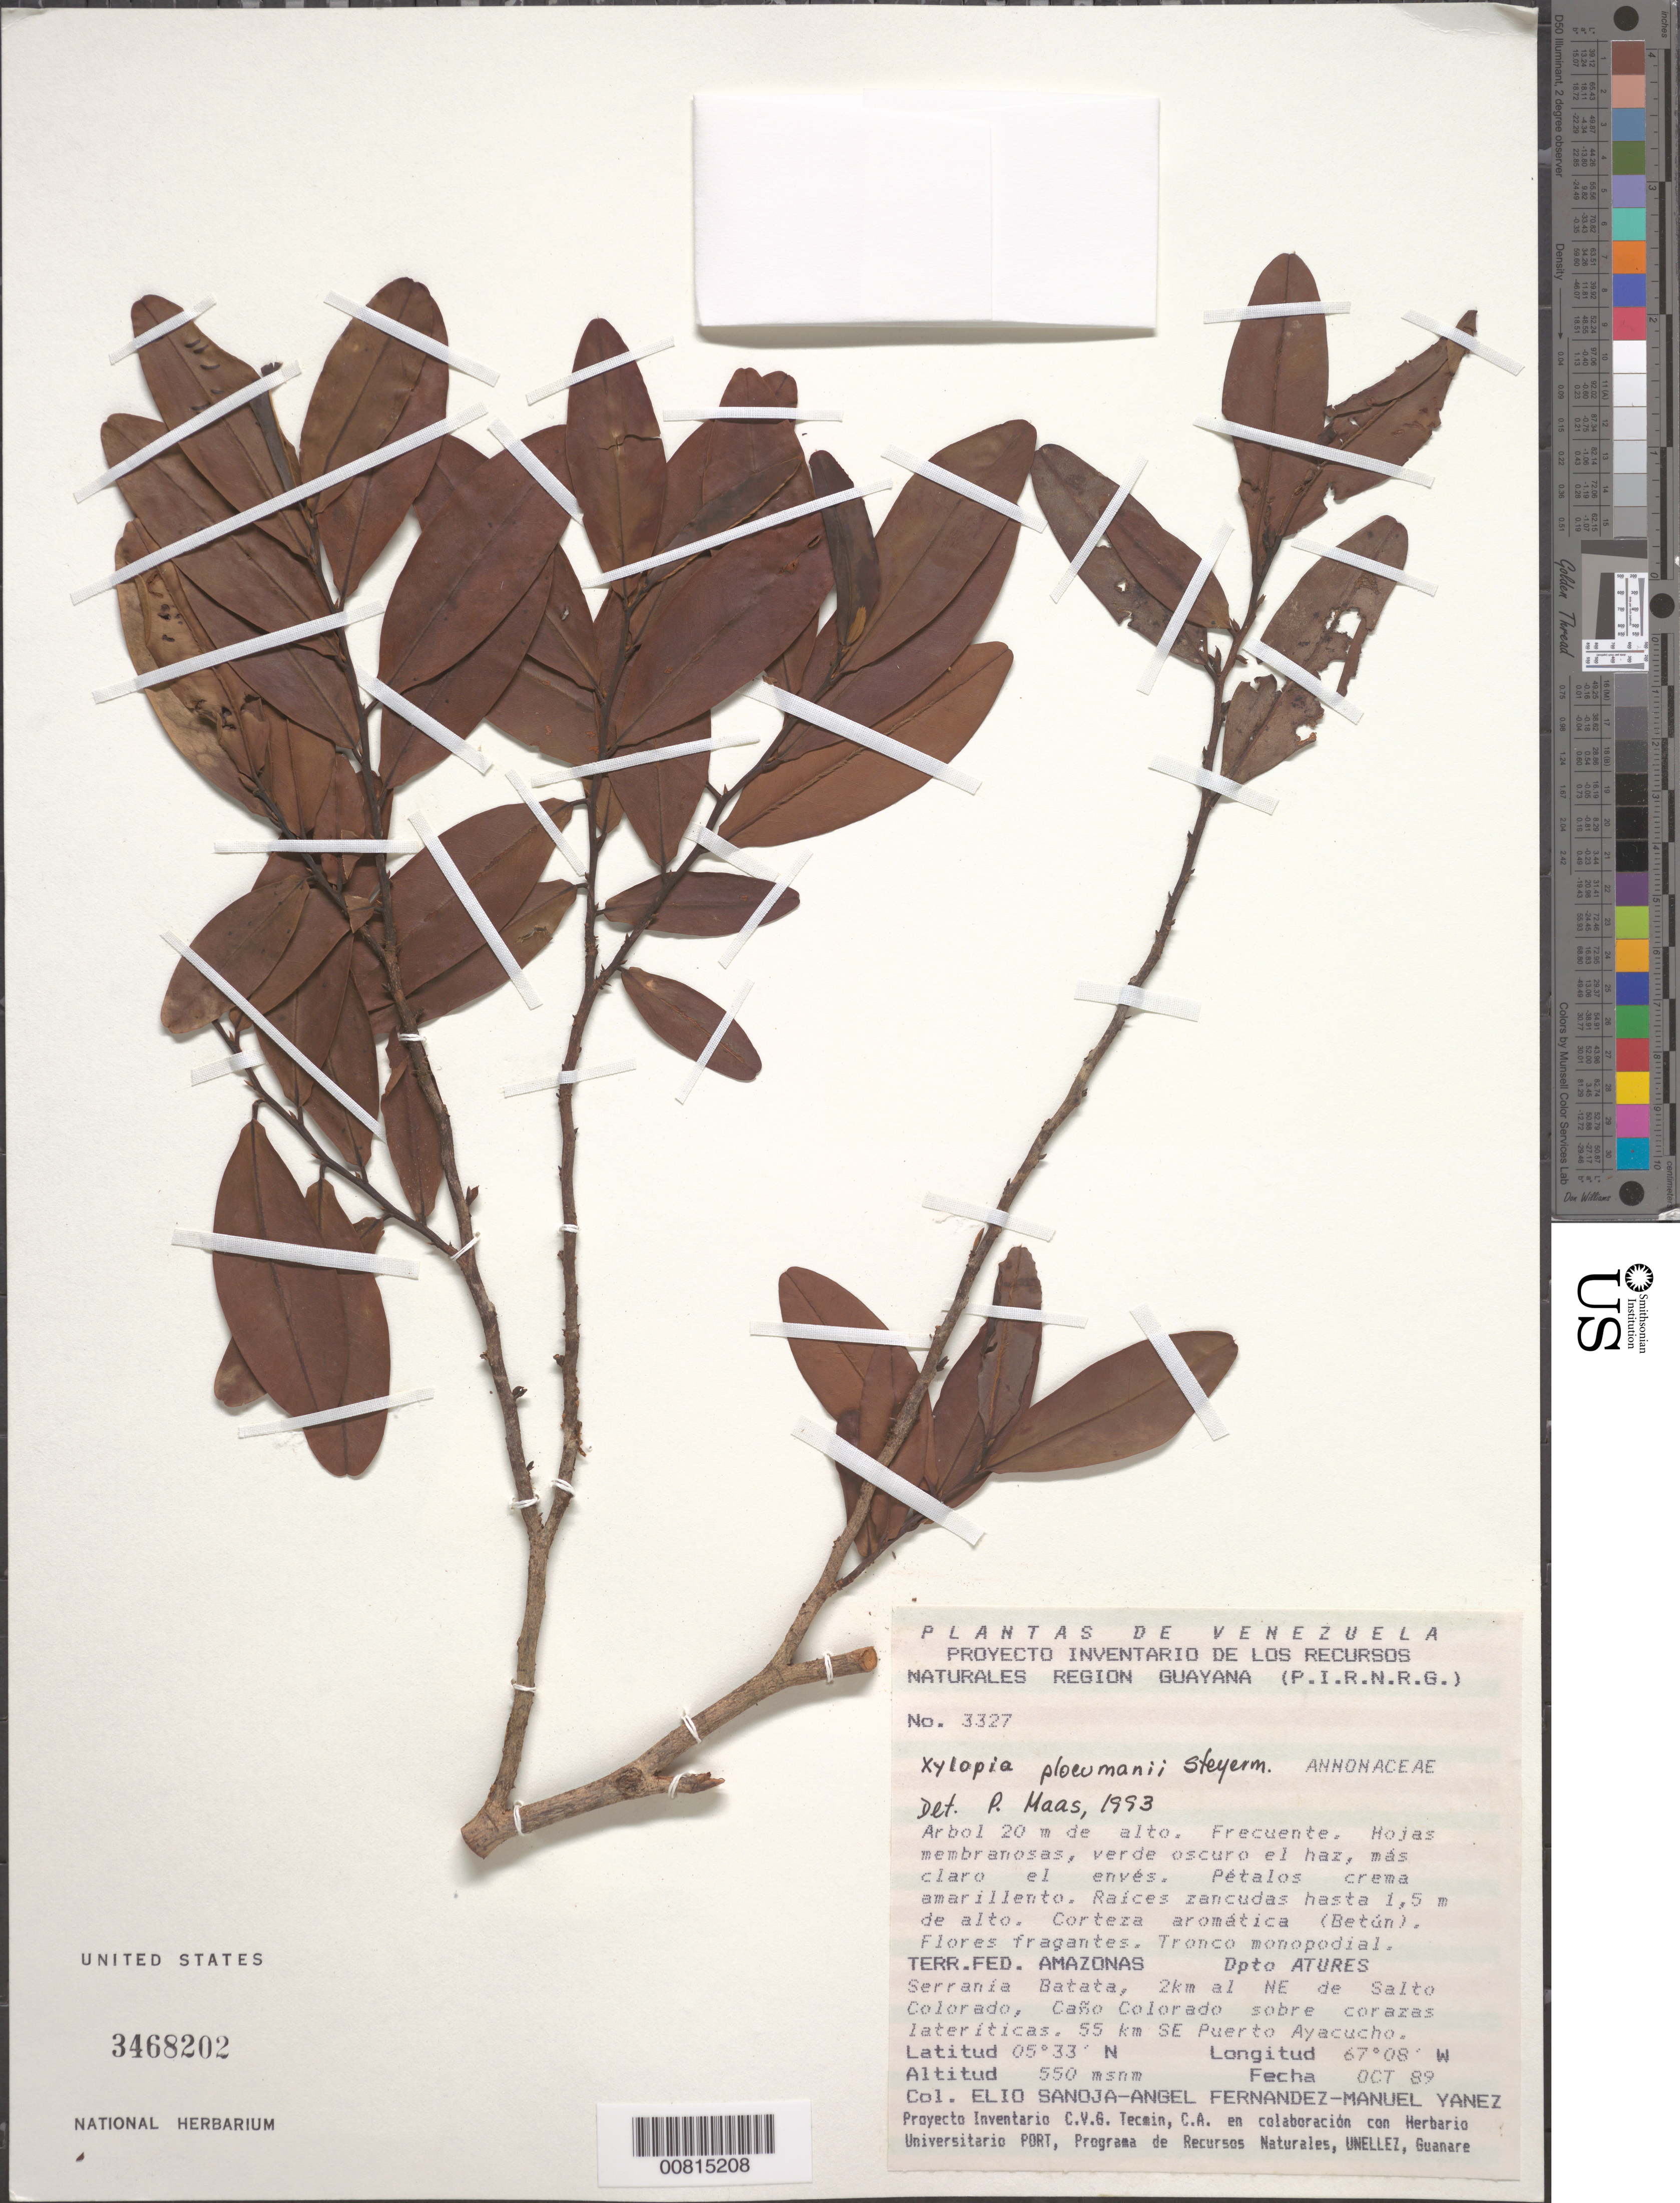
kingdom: Plantae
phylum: Tracheophyta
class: Magnoliopsida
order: Magnoliales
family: Annonaceae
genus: Xylopia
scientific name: Xylopia plowmanii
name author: P.E. Berry & D.M. Johnson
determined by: Maas, Paul J. M.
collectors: E. Sanoja, A. Fernandez & M. Yanez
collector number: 3327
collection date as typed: Oct-89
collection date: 1989-10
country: Venezuela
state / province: Amazonas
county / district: Atures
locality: Serrania Batata, 2 km NE de Salto Colorado, Caño Colorado, 55 km SE Puerto Ayacucho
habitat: Sobre corazas lateríticas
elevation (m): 550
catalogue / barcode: US 3468202